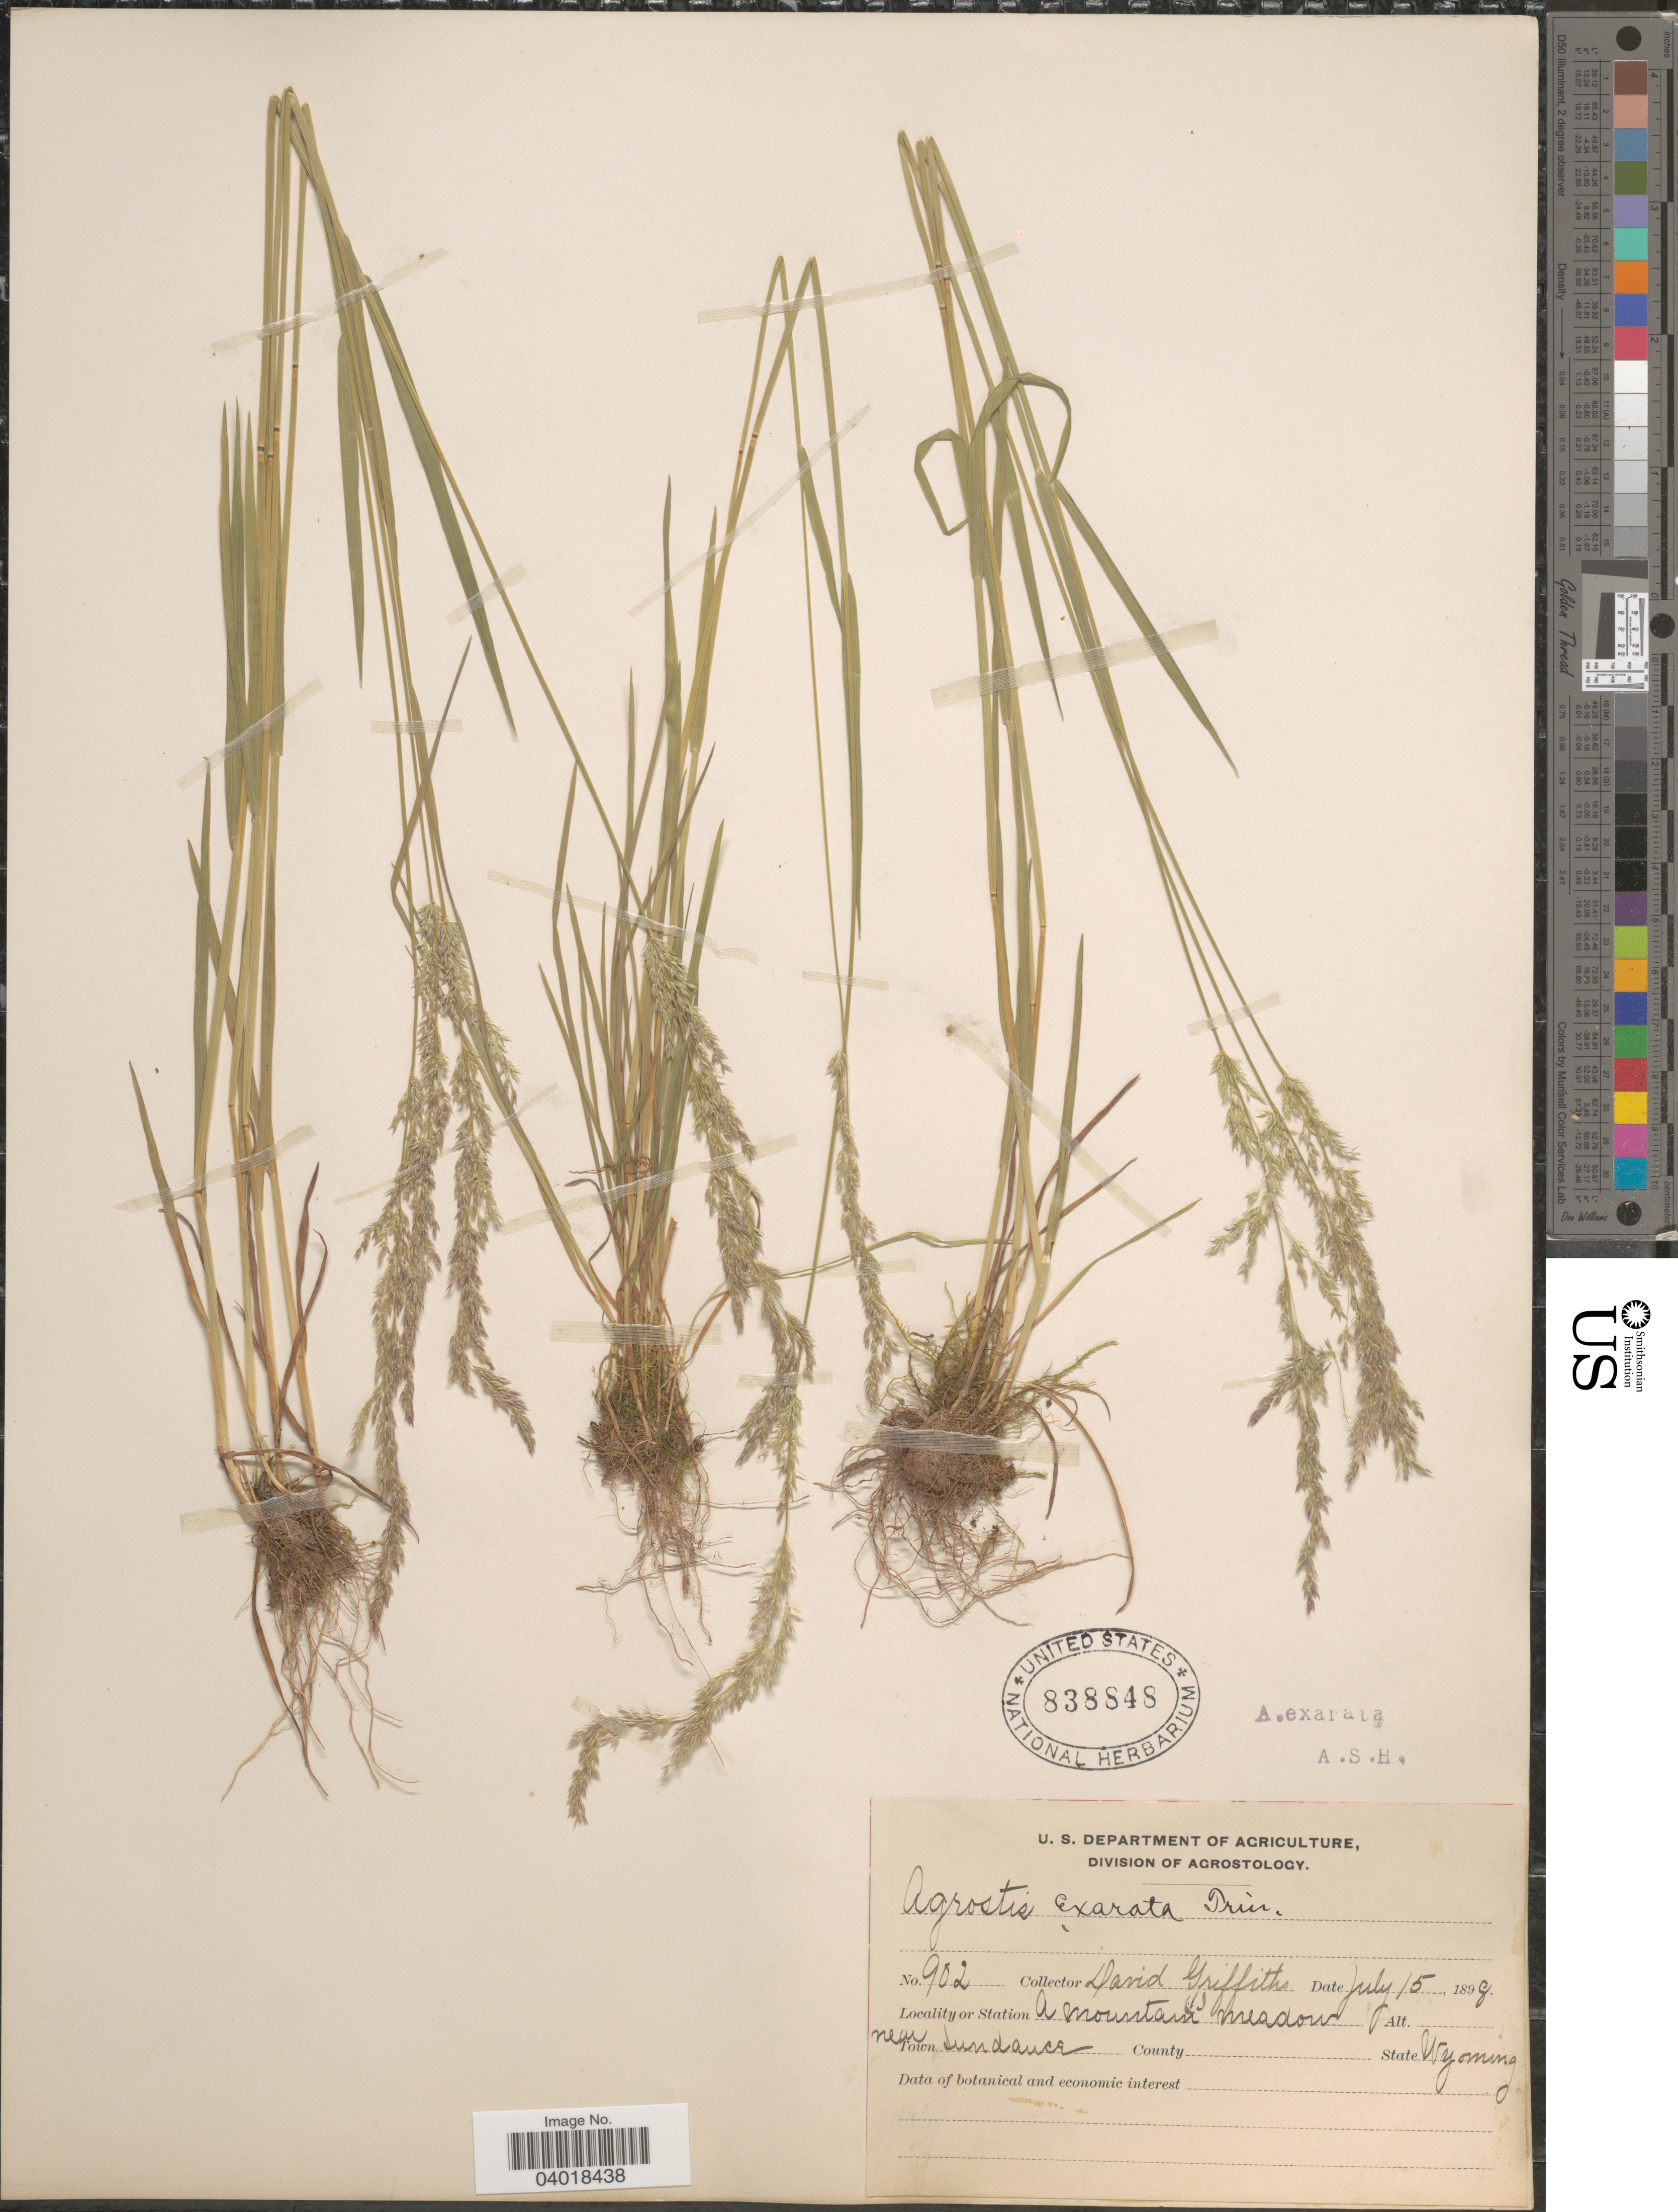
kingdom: Plantae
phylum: Tracheophyta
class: Liliopsida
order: Poales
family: Poaceae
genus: Agrostis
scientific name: Agrostis exarata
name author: Trin.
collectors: D. Griffiths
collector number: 902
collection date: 1898-07-15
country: United States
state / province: Wyoming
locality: Near Town Sundance.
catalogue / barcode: US 838848